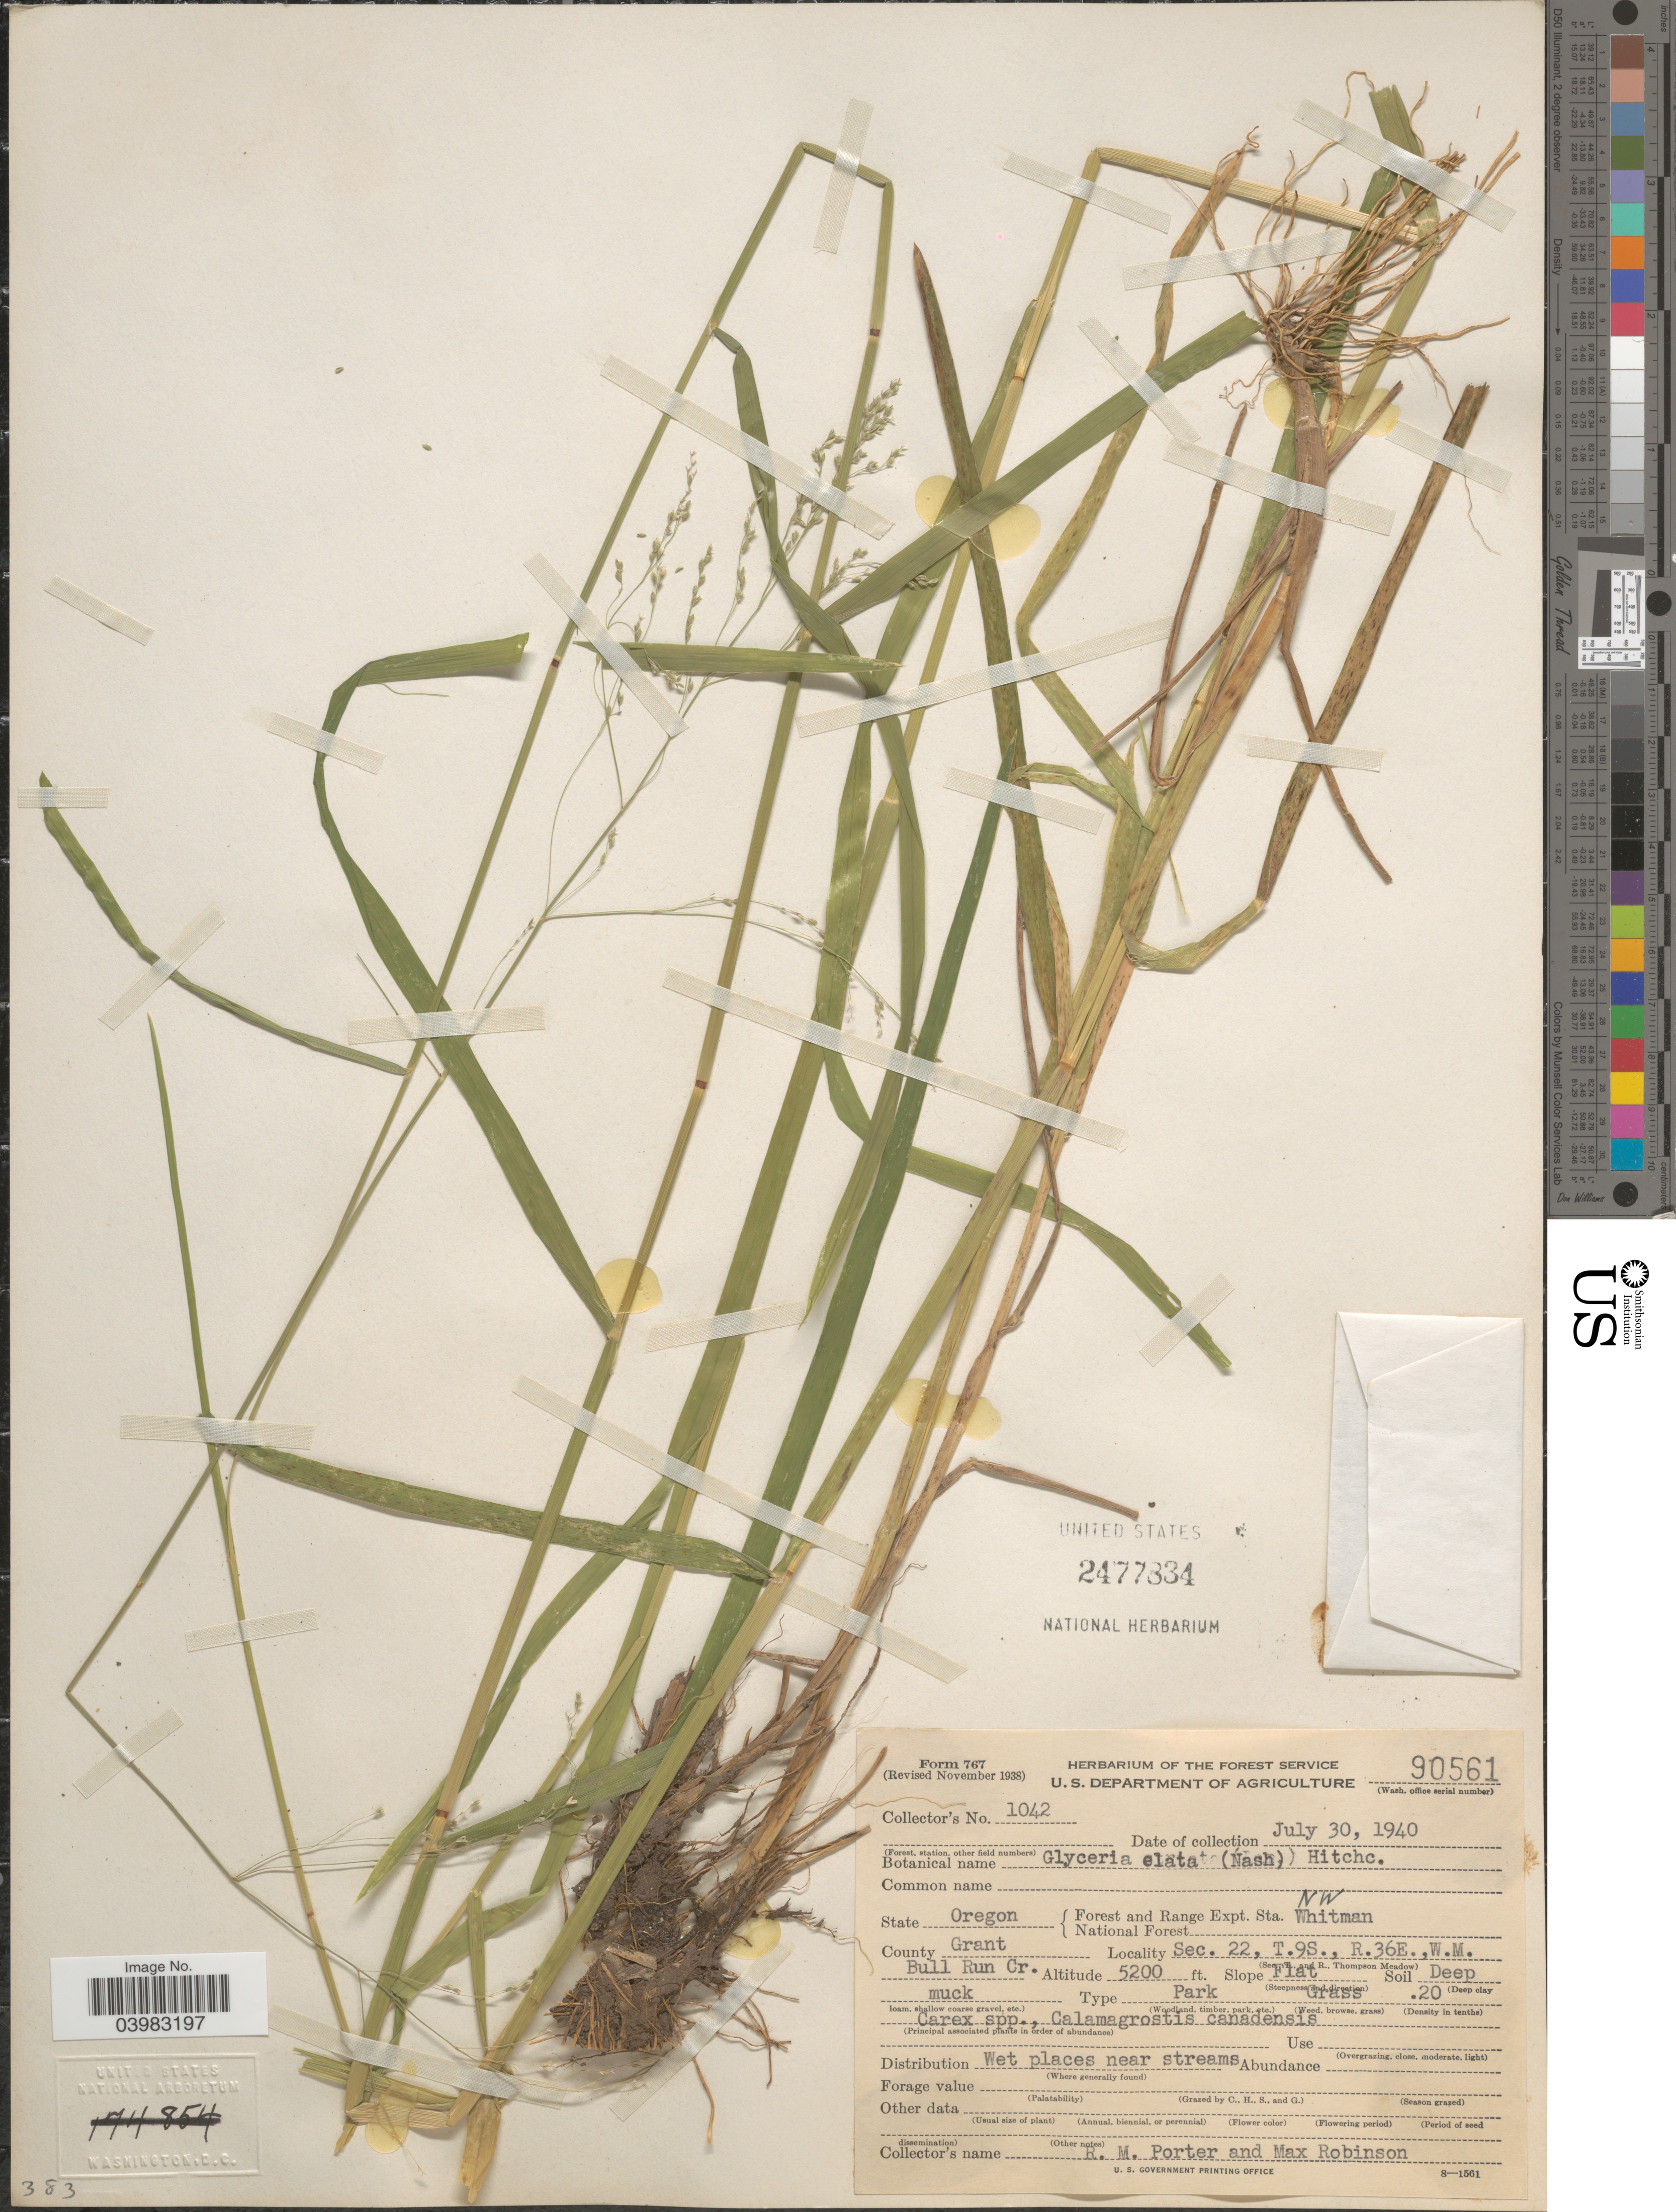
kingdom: Plantae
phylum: Tracheophyta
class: Liliopsida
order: Poales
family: Poaceae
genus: Glyceria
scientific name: Glyceria elata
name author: (Nash) M.E. Jones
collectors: R. Porter & M. Robinson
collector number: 1042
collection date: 1940-07-30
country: United States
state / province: Oregon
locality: Forest and Range Expt. Sta. NW Whitman National Forest. County Grant. Sec. 22, T.9S., R.36E., W.M. Bull Run Cr.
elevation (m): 1585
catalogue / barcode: US 2477334